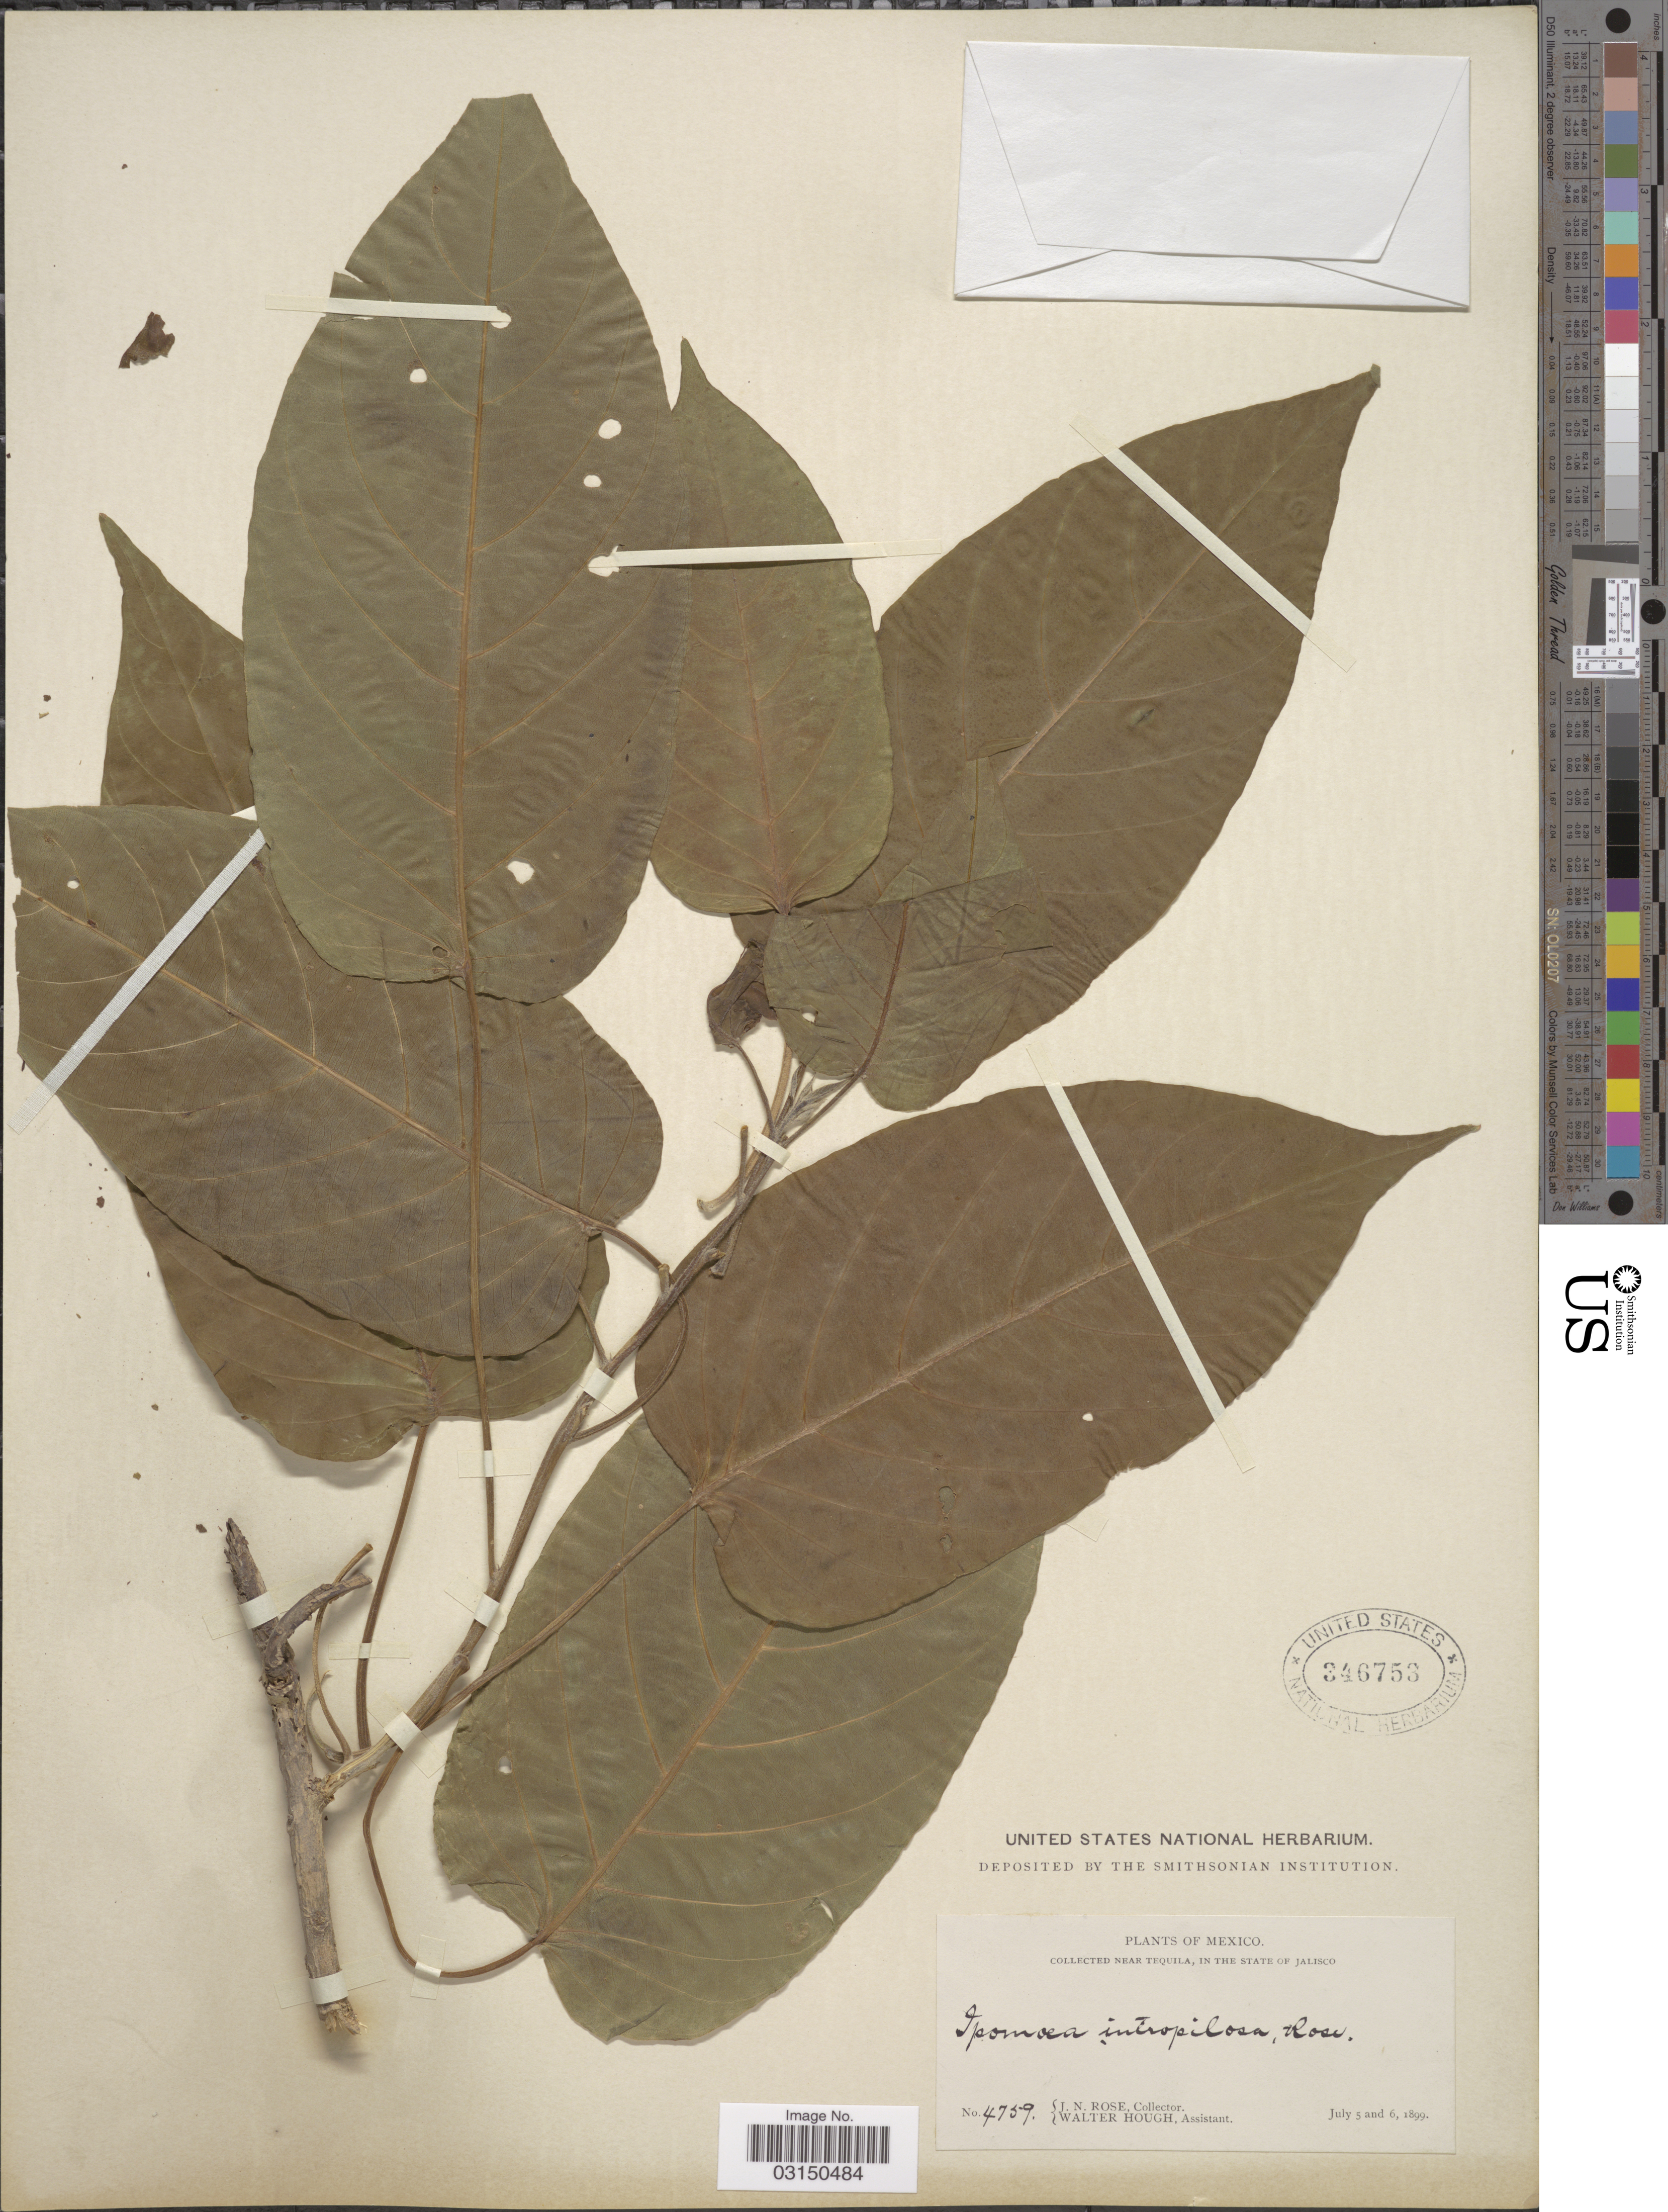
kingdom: Plantae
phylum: Tracheophyta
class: Magnoliopsida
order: Solanales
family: Convolvulaceae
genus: Ipomoea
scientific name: Ipomoea intrapilosa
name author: Rose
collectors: J. N. Rose & W. Hough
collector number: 4759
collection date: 1899-07-05/1899-07-06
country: Mexico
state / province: Jalisco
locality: Collected near Tequila, in the State of Jalisco.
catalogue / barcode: US 346753